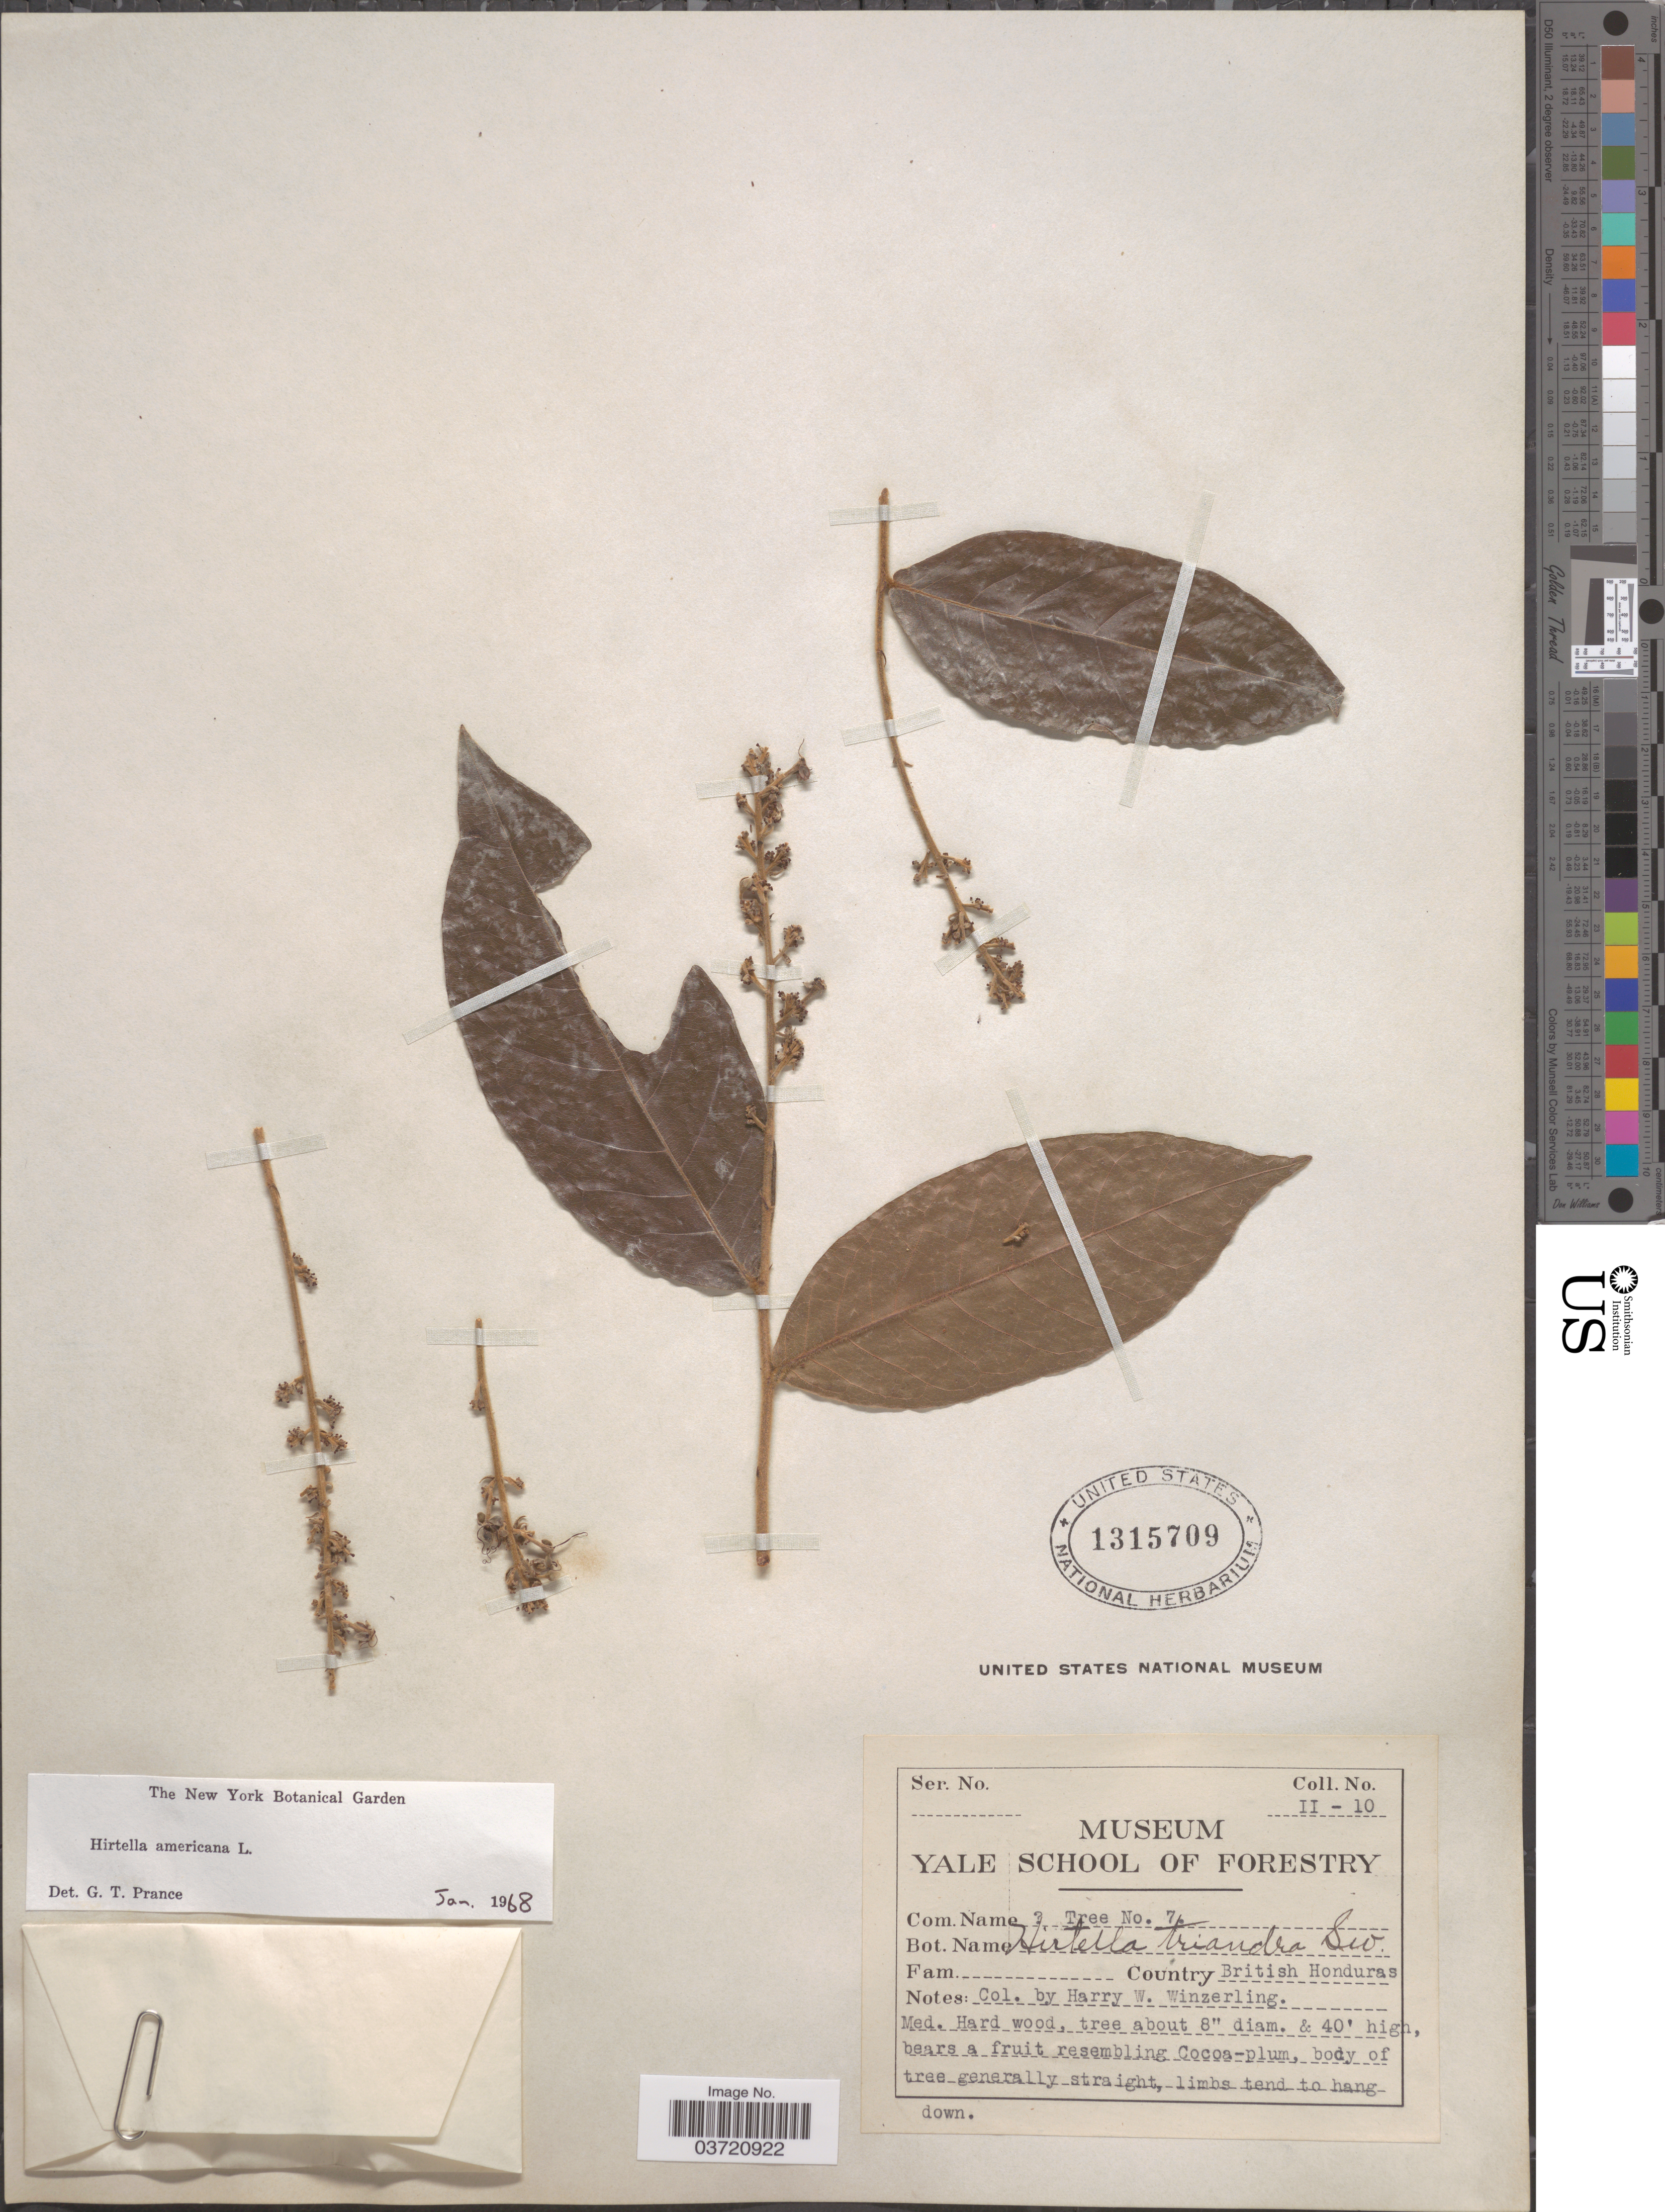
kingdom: Plantae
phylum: Tracheophyta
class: Magnoliopsida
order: Malpighiales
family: Chrysobalanaceae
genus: Hirtella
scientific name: Hirtella americana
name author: L.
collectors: H. Winzerling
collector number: II-10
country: Belize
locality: British Honduras.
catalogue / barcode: US 1315709